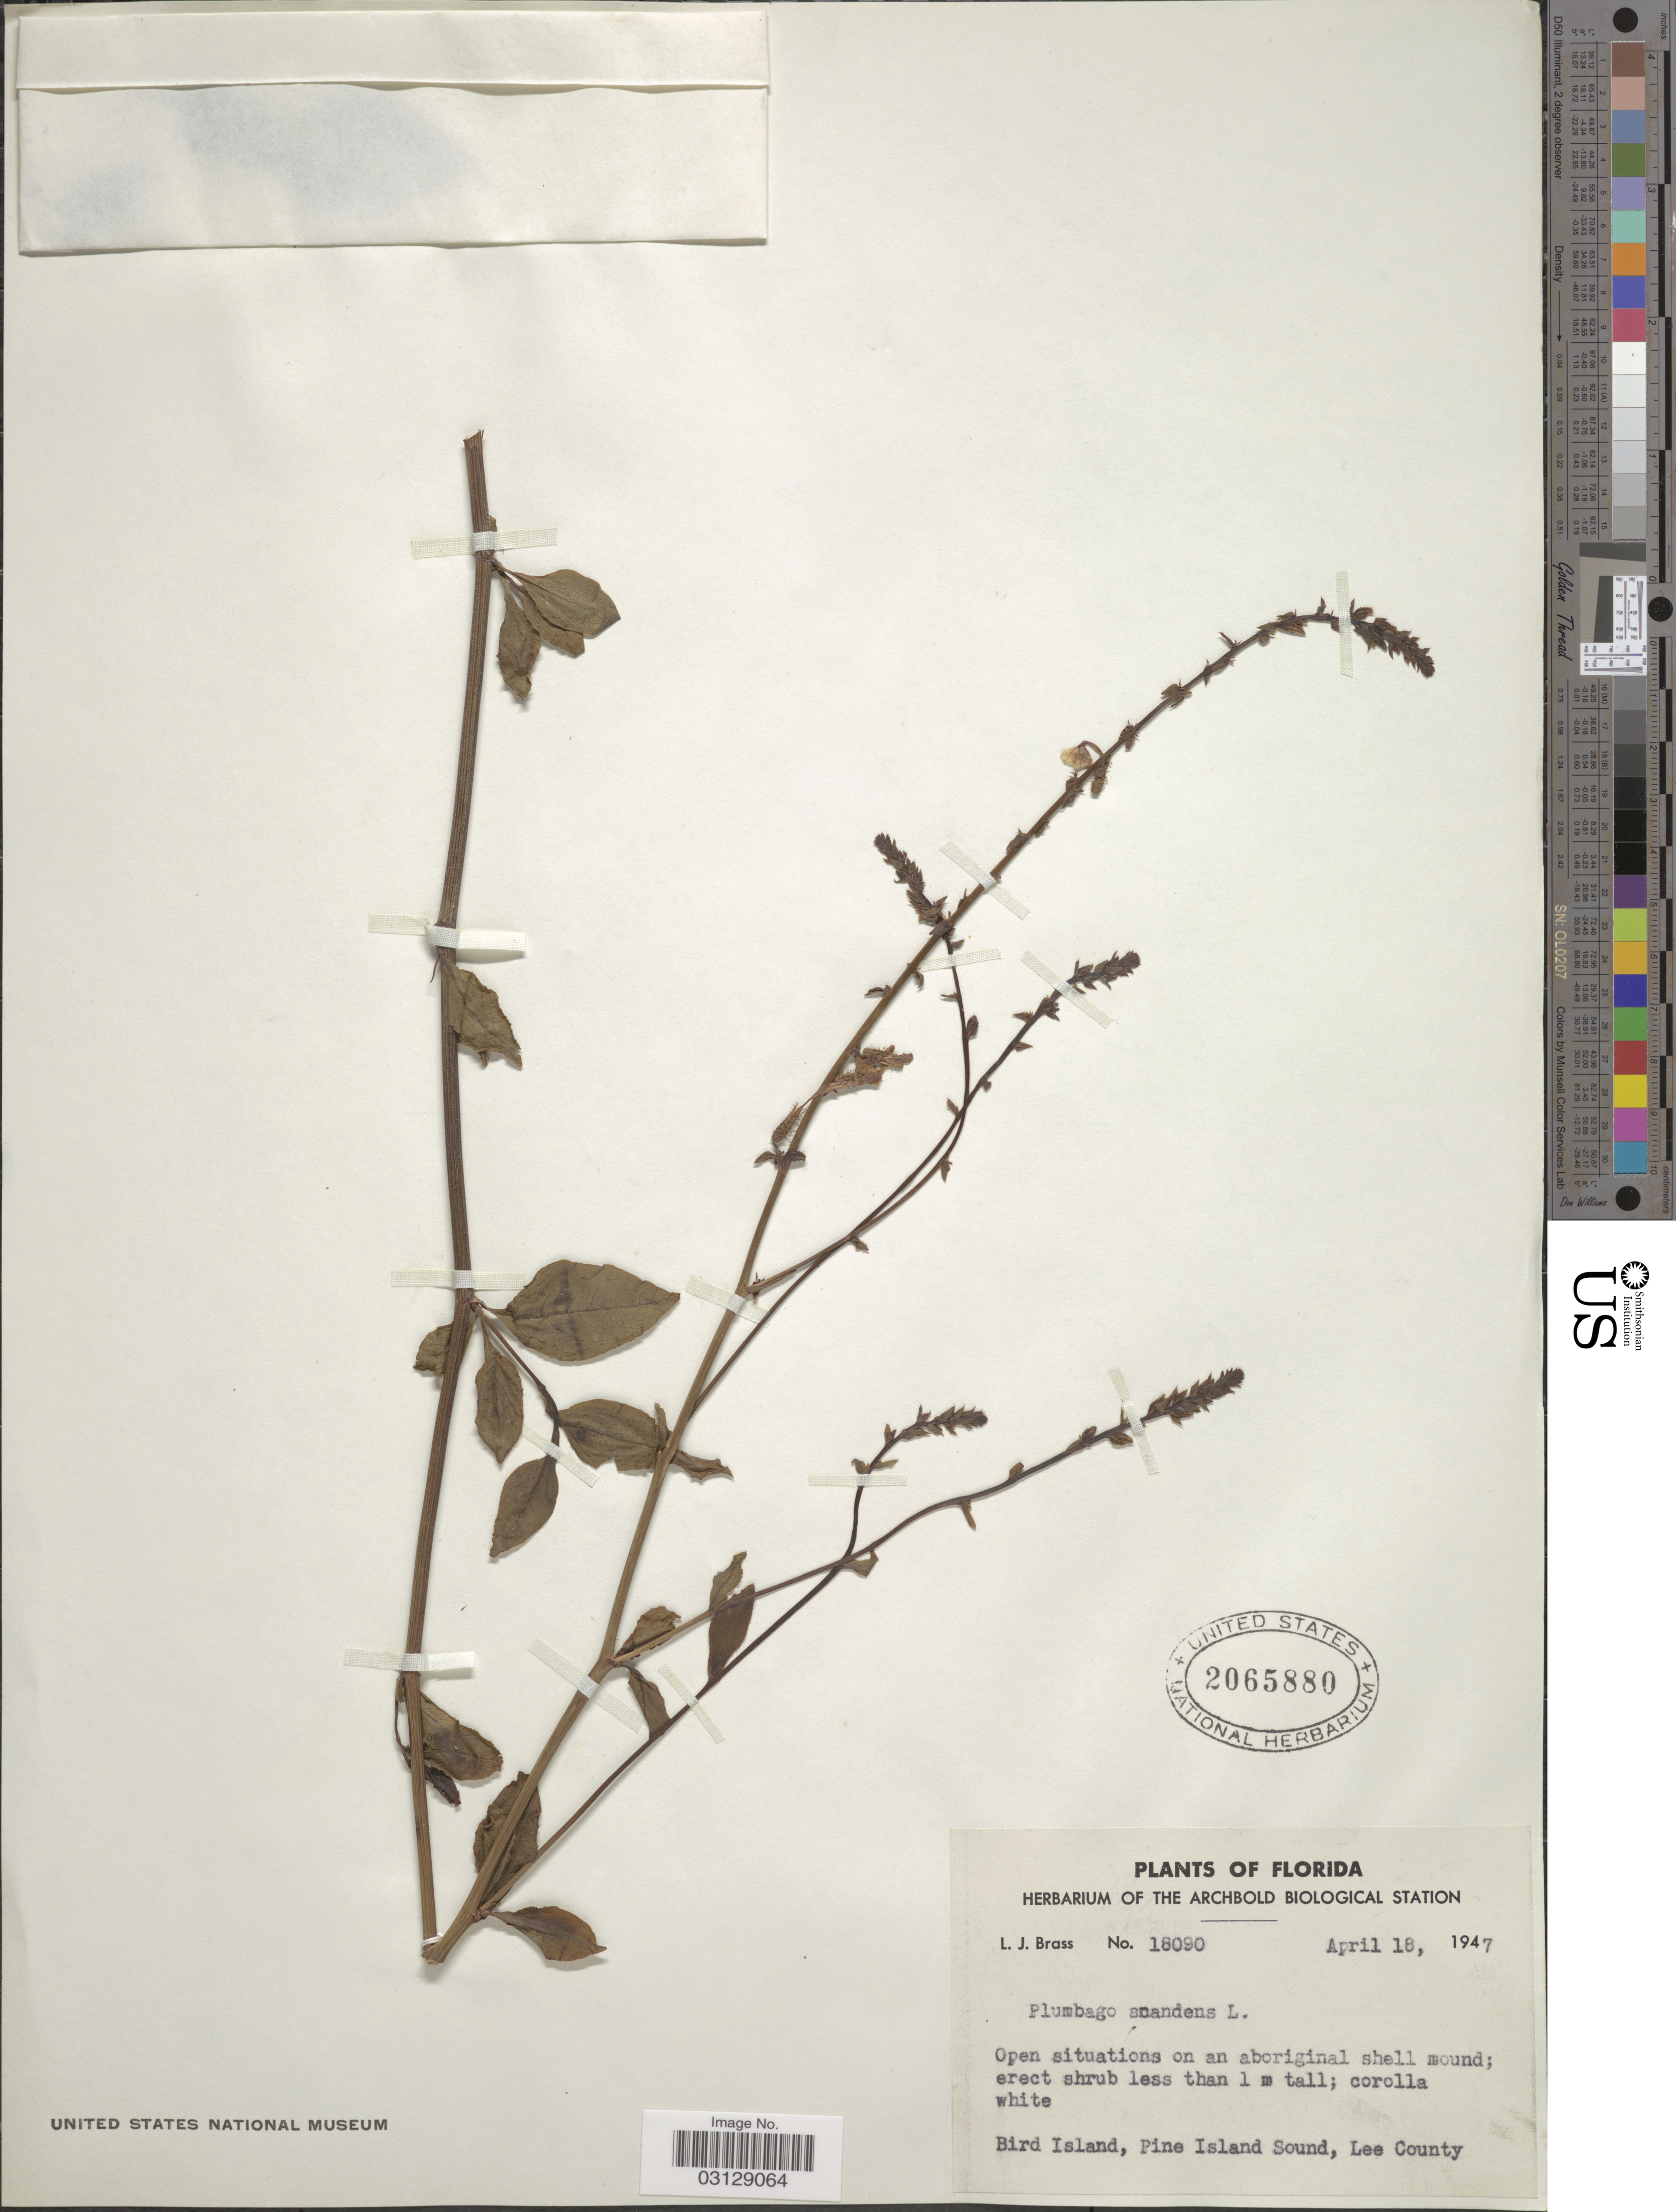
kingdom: Plantae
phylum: Tracheophyta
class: Magnoliopsida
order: Caryophyllales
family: Plumbaginaceae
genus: Plumbago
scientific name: Plumbago scandens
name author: L.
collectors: L. J. Brass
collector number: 18090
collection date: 1947-04-18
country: United States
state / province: Florida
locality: Bird Island, Pine Island Sound, Lee County.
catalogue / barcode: US 2065880